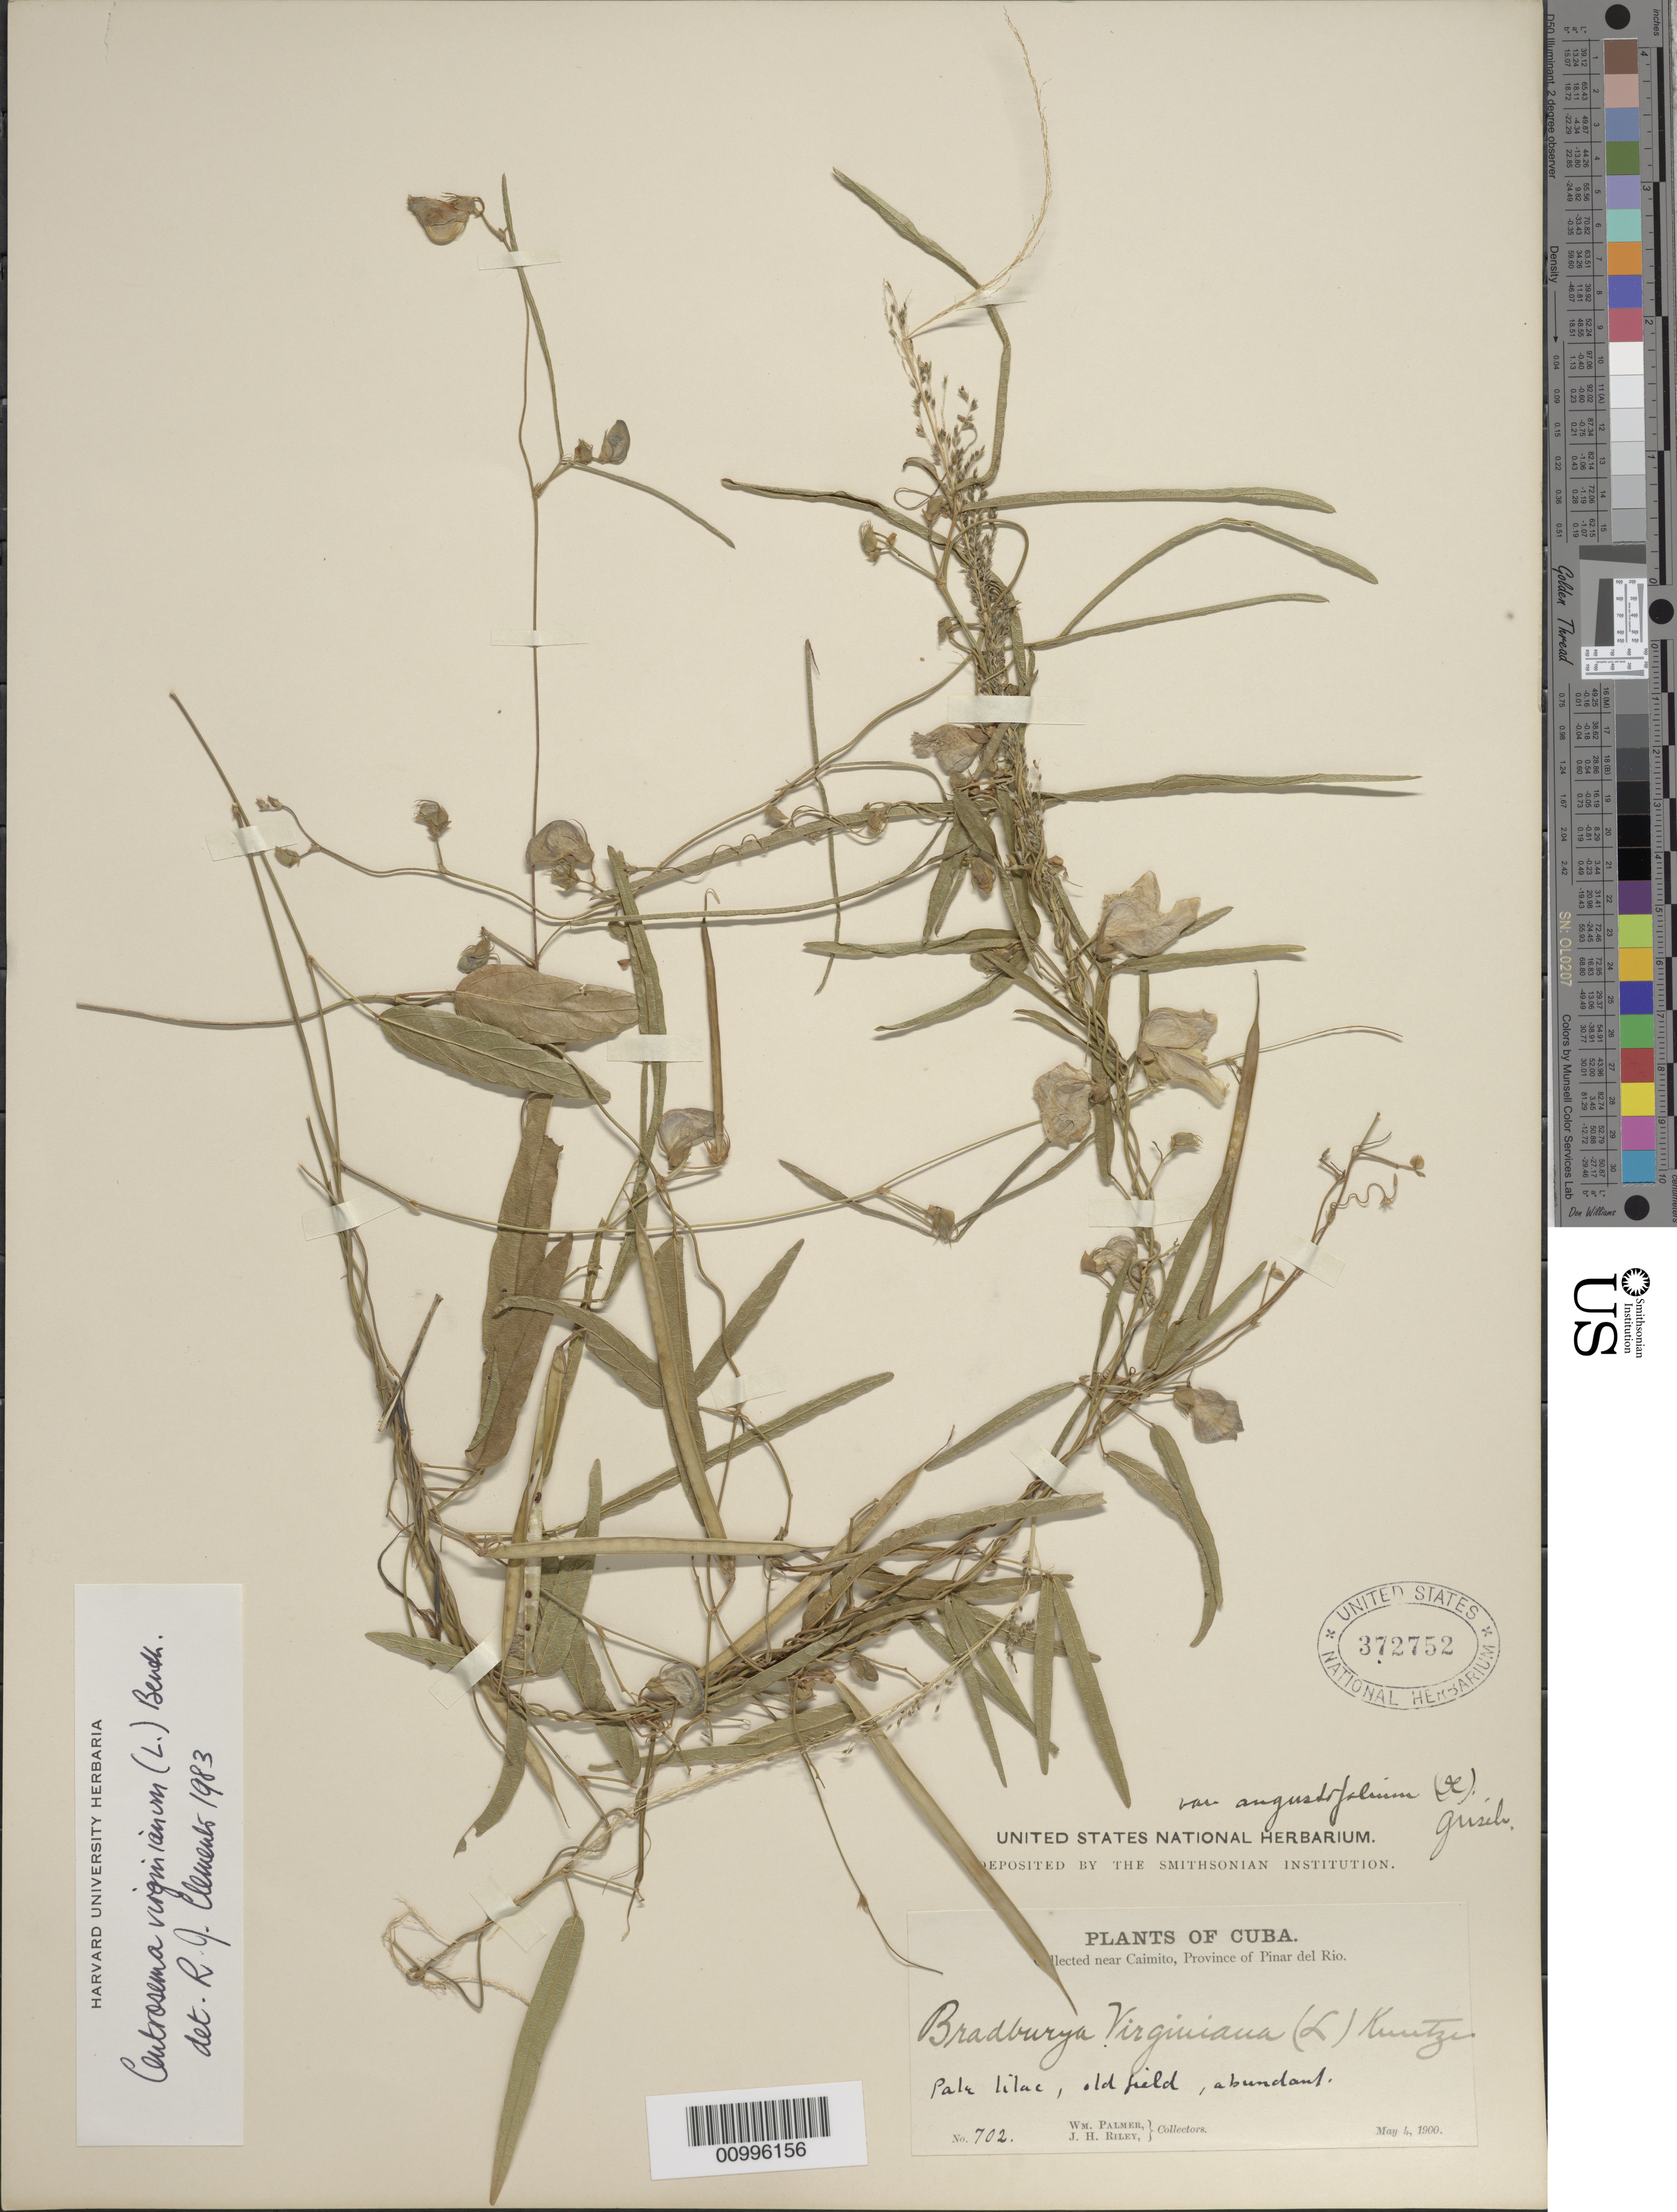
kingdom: Plantae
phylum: Tracheophyta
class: Magnoliopsida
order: Fabales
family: Fabaceae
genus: Centrosema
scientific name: Centrosema virginianum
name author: (L.) Benth.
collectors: W. Palmer & J. H. Riley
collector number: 702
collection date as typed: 04 May 1900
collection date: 1900-05-04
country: Cuba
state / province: Pinar del Rio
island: Cuba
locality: Pinar del Rio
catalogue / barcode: US 372752